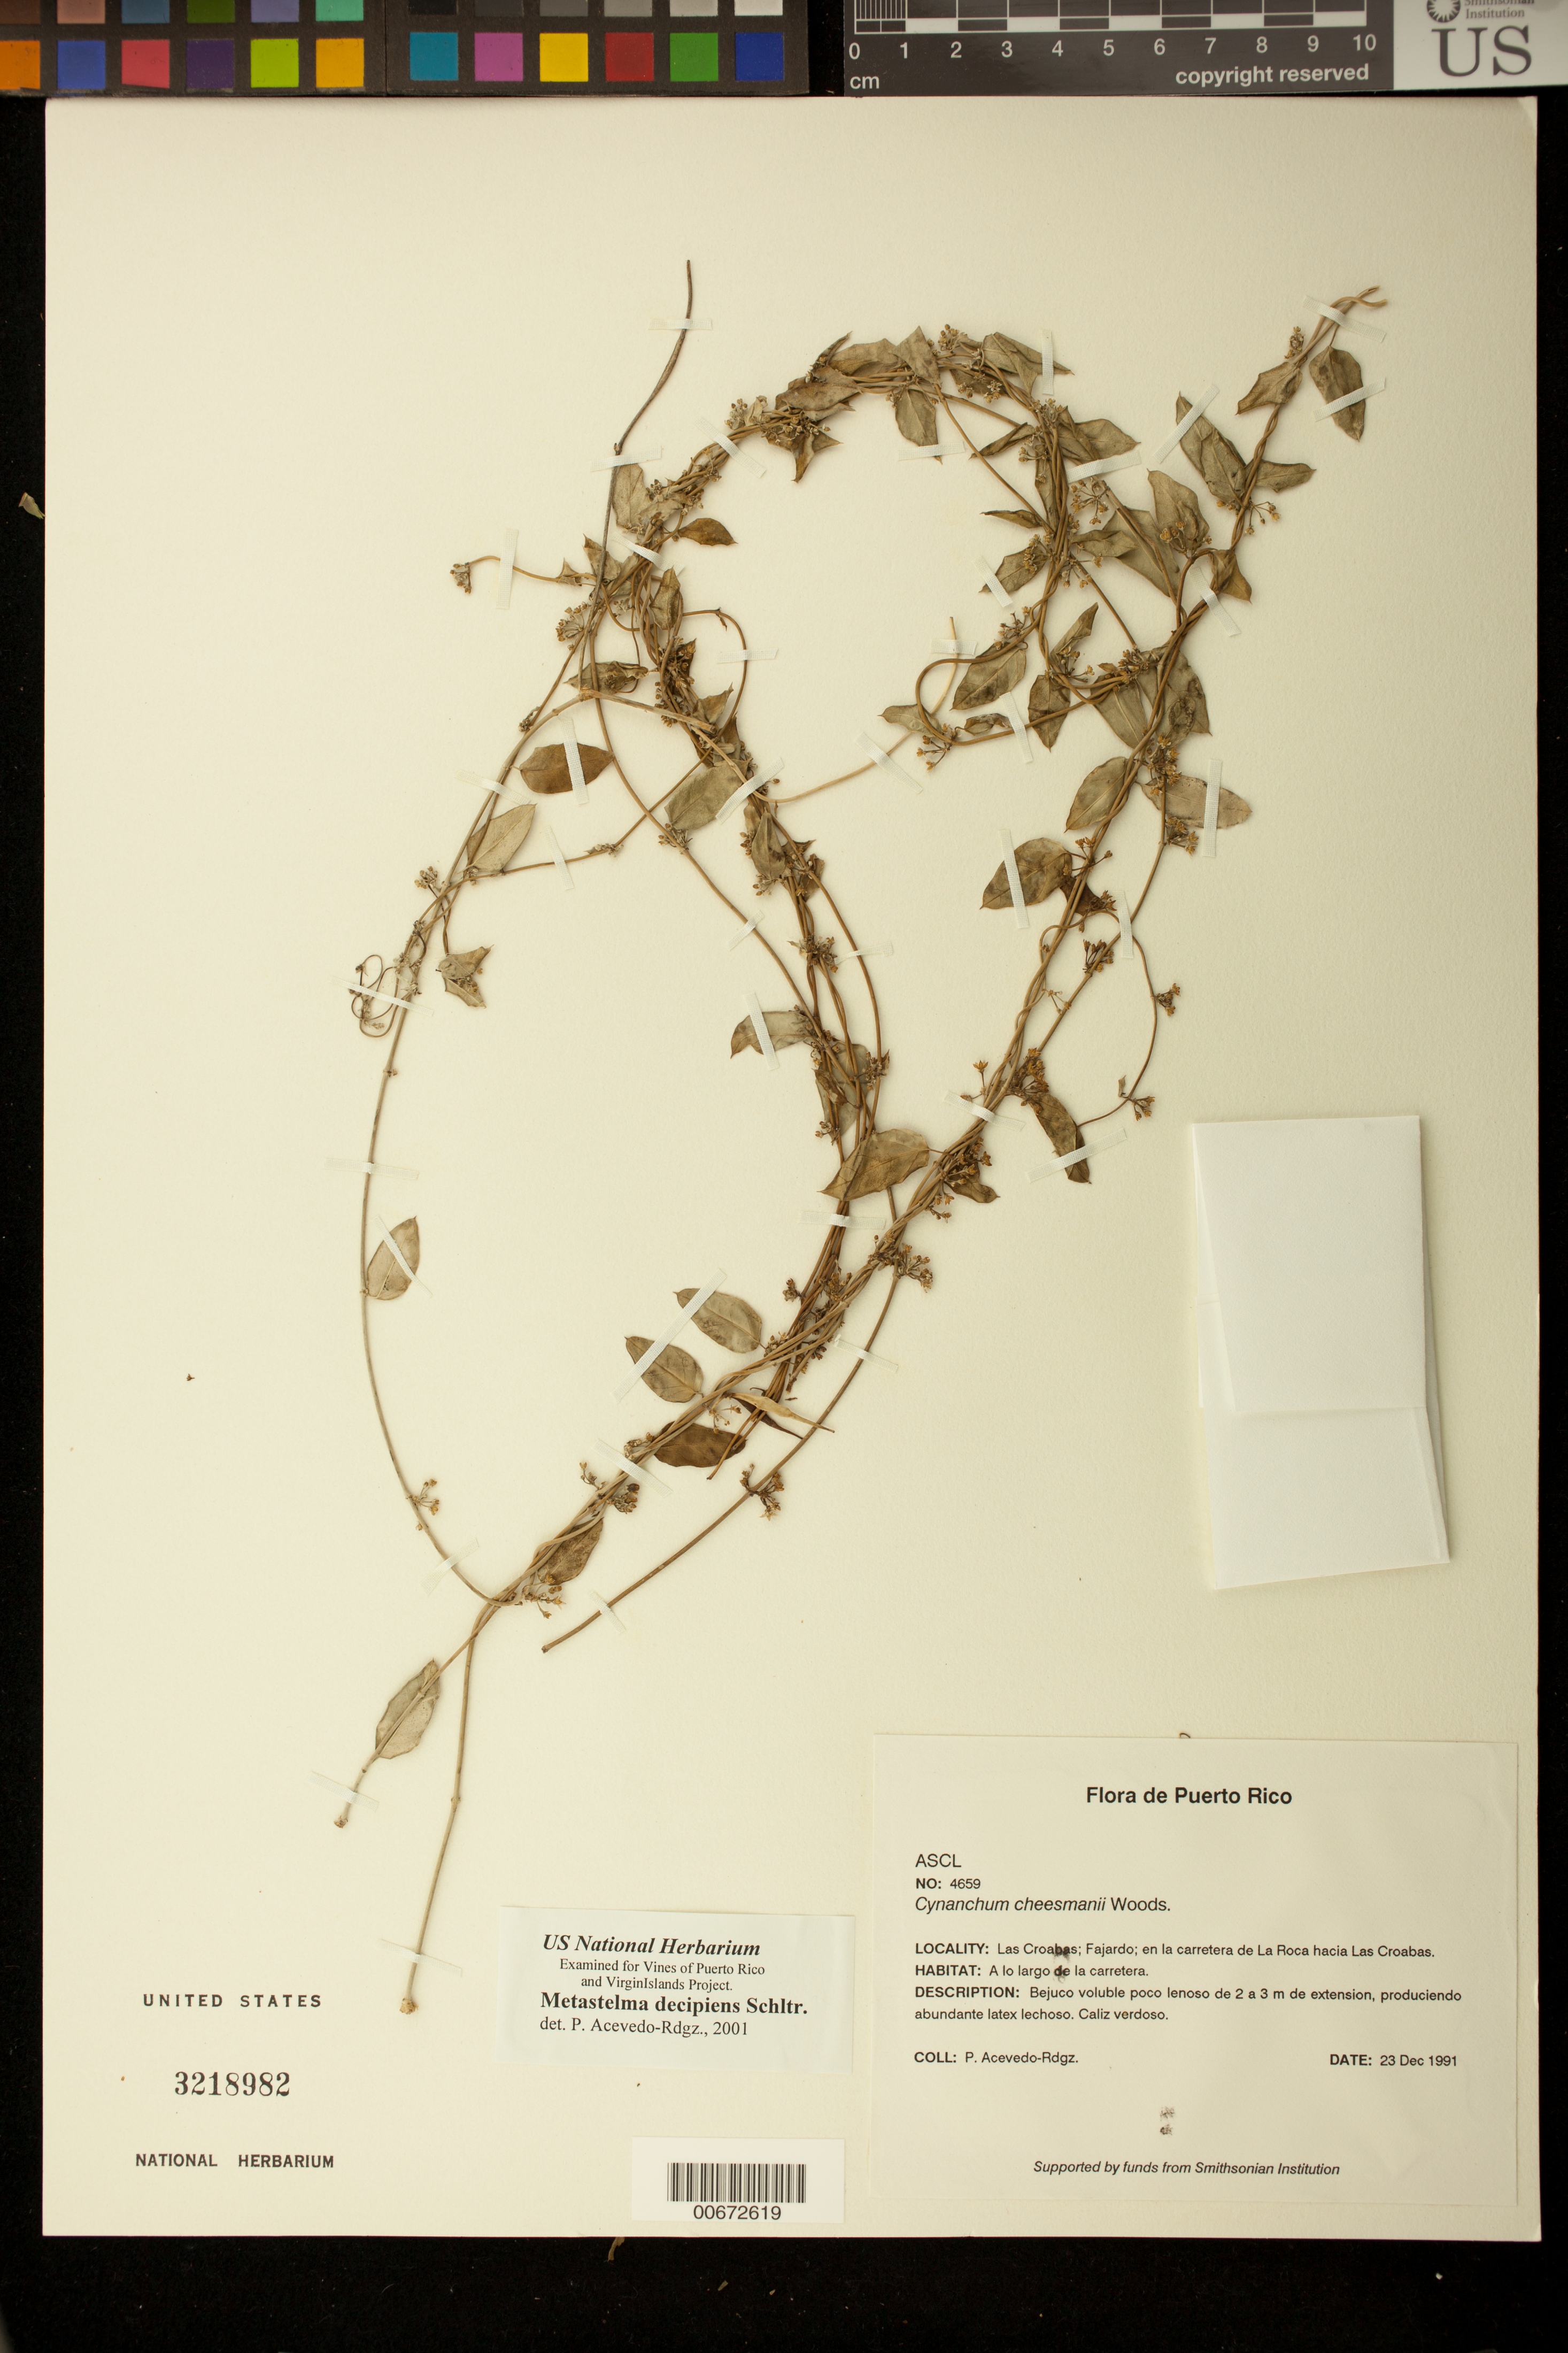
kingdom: Plantae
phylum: Tracheophyta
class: Magnoliopsida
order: Gentianales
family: Apocynaceae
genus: Metastelma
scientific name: Metastelma decipiens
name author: Schltr.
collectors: P. Acevedo-Rodr.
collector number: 4659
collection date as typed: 23 Dec 1991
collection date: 1991-12-23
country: Puerto Rico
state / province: Guánica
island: Puerto Rico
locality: Guánica; Las Cobanitos in abandoned Haemotoxylum plantation.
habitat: A lo largo de la carretera.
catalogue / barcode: US 3218982